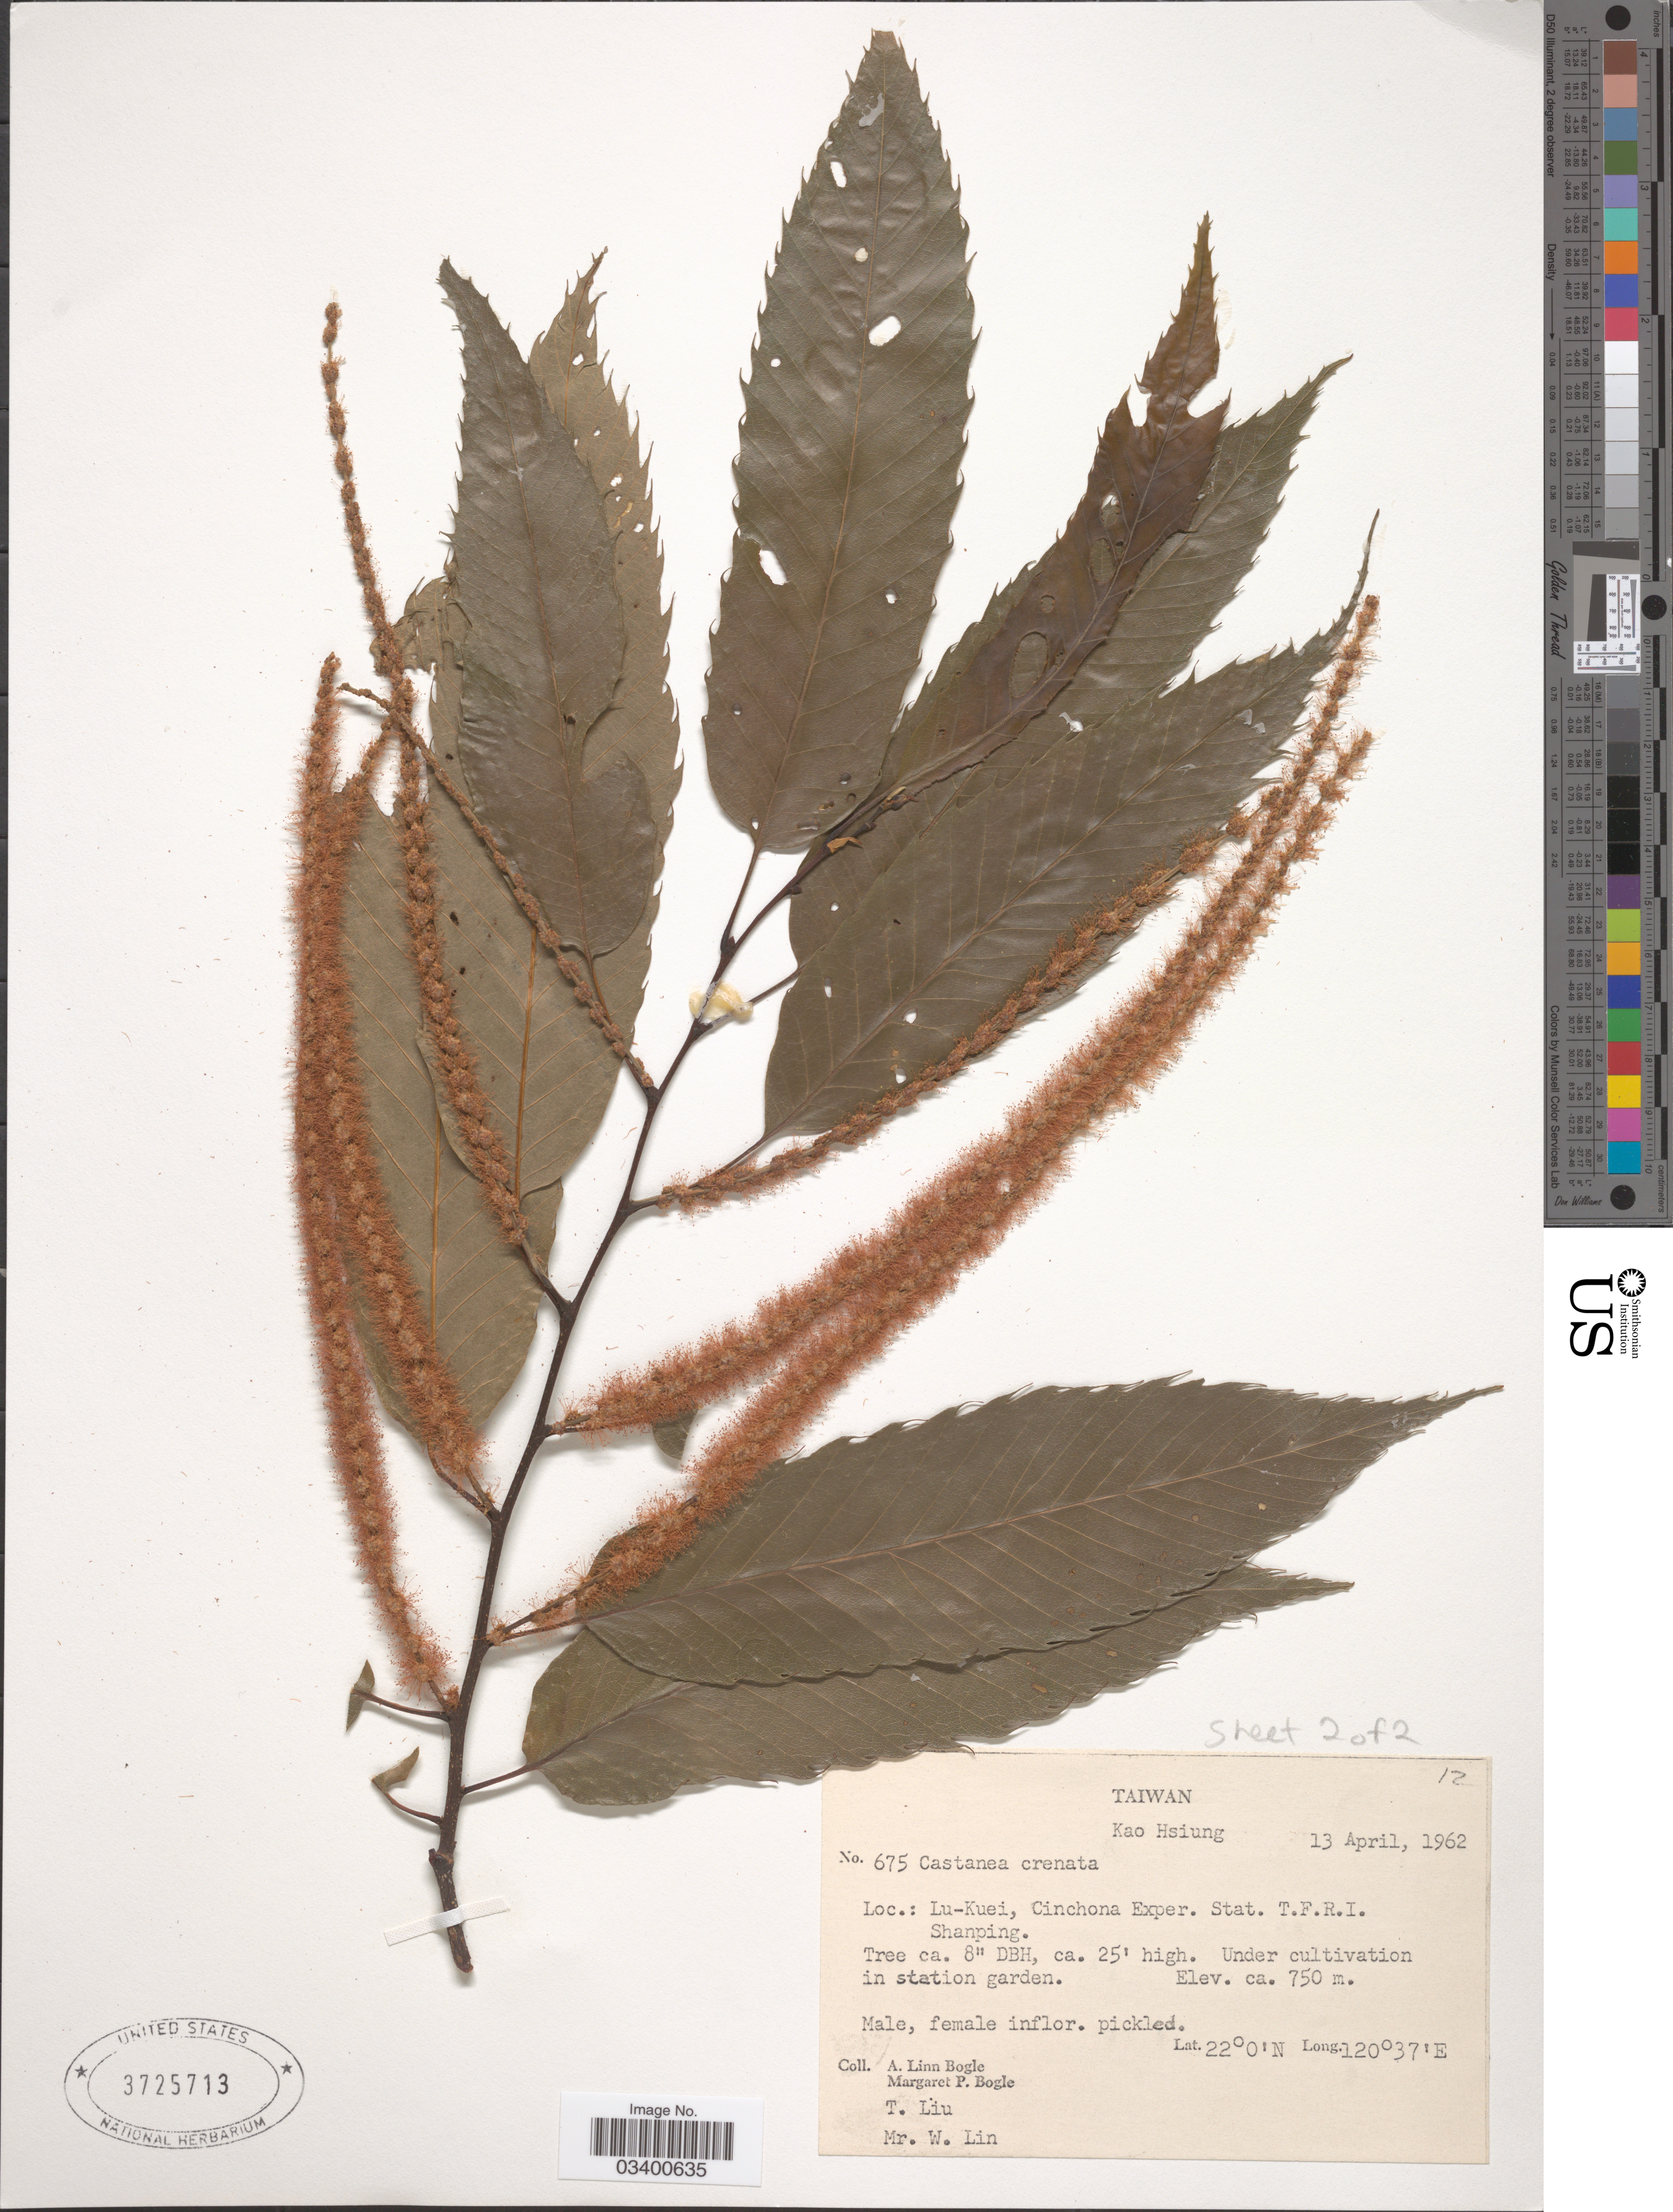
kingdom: Plantae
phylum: Tracheophyta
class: Magnoliopsida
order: Fagales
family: Fagaceae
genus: Castanea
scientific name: Castanea crenata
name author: Siebold & Zucc.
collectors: Bogle, A.L., M. Bogle, T. Liu & W. Lin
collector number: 675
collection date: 1962-04-13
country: Taiwan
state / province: Kaohsiung City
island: Taiwan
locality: Kao Hsiung. Lu-Kuei, Cinchona Exper. Stat. T.F.R.I. Shanping. In station garden.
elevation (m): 750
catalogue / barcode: US 3725713